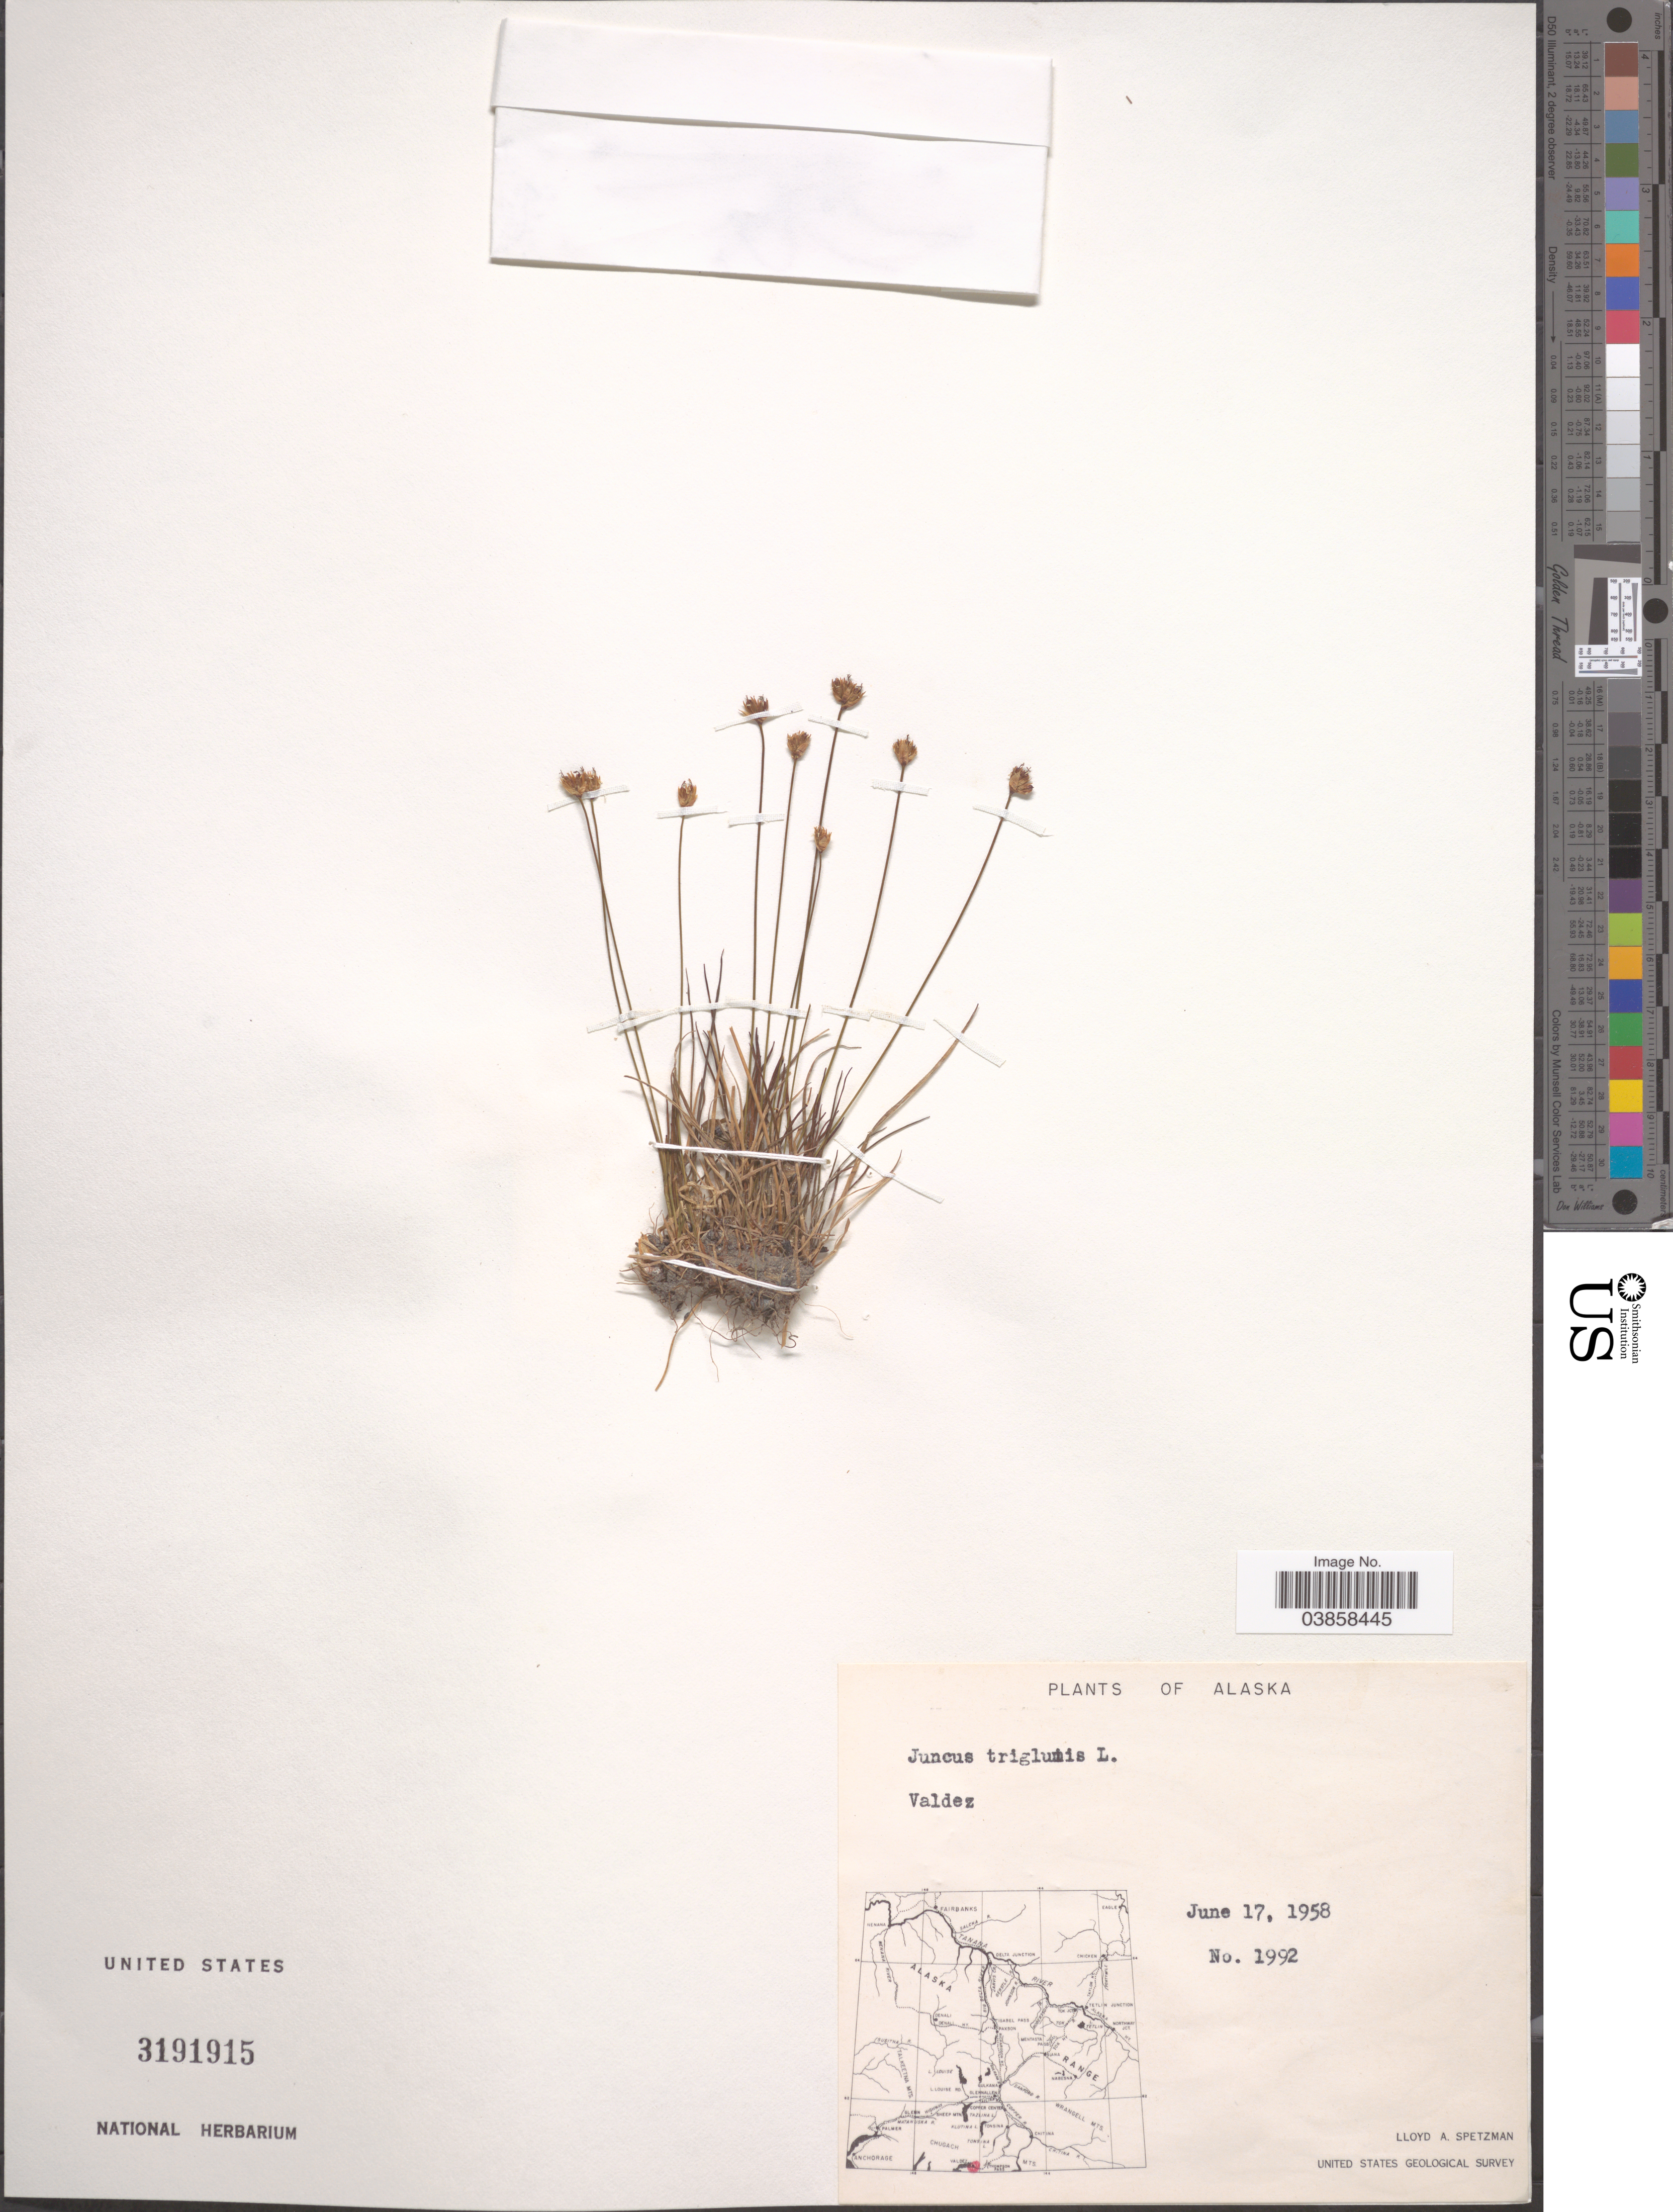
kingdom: Plantae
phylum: Tracheophyta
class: Liliopsida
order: Poales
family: Juncaceae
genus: Juncus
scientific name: Juncus triglumis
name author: L.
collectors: L. Spetzman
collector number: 1992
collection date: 1958-06-17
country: United States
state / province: Alaska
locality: Valdez.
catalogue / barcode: US 3191915